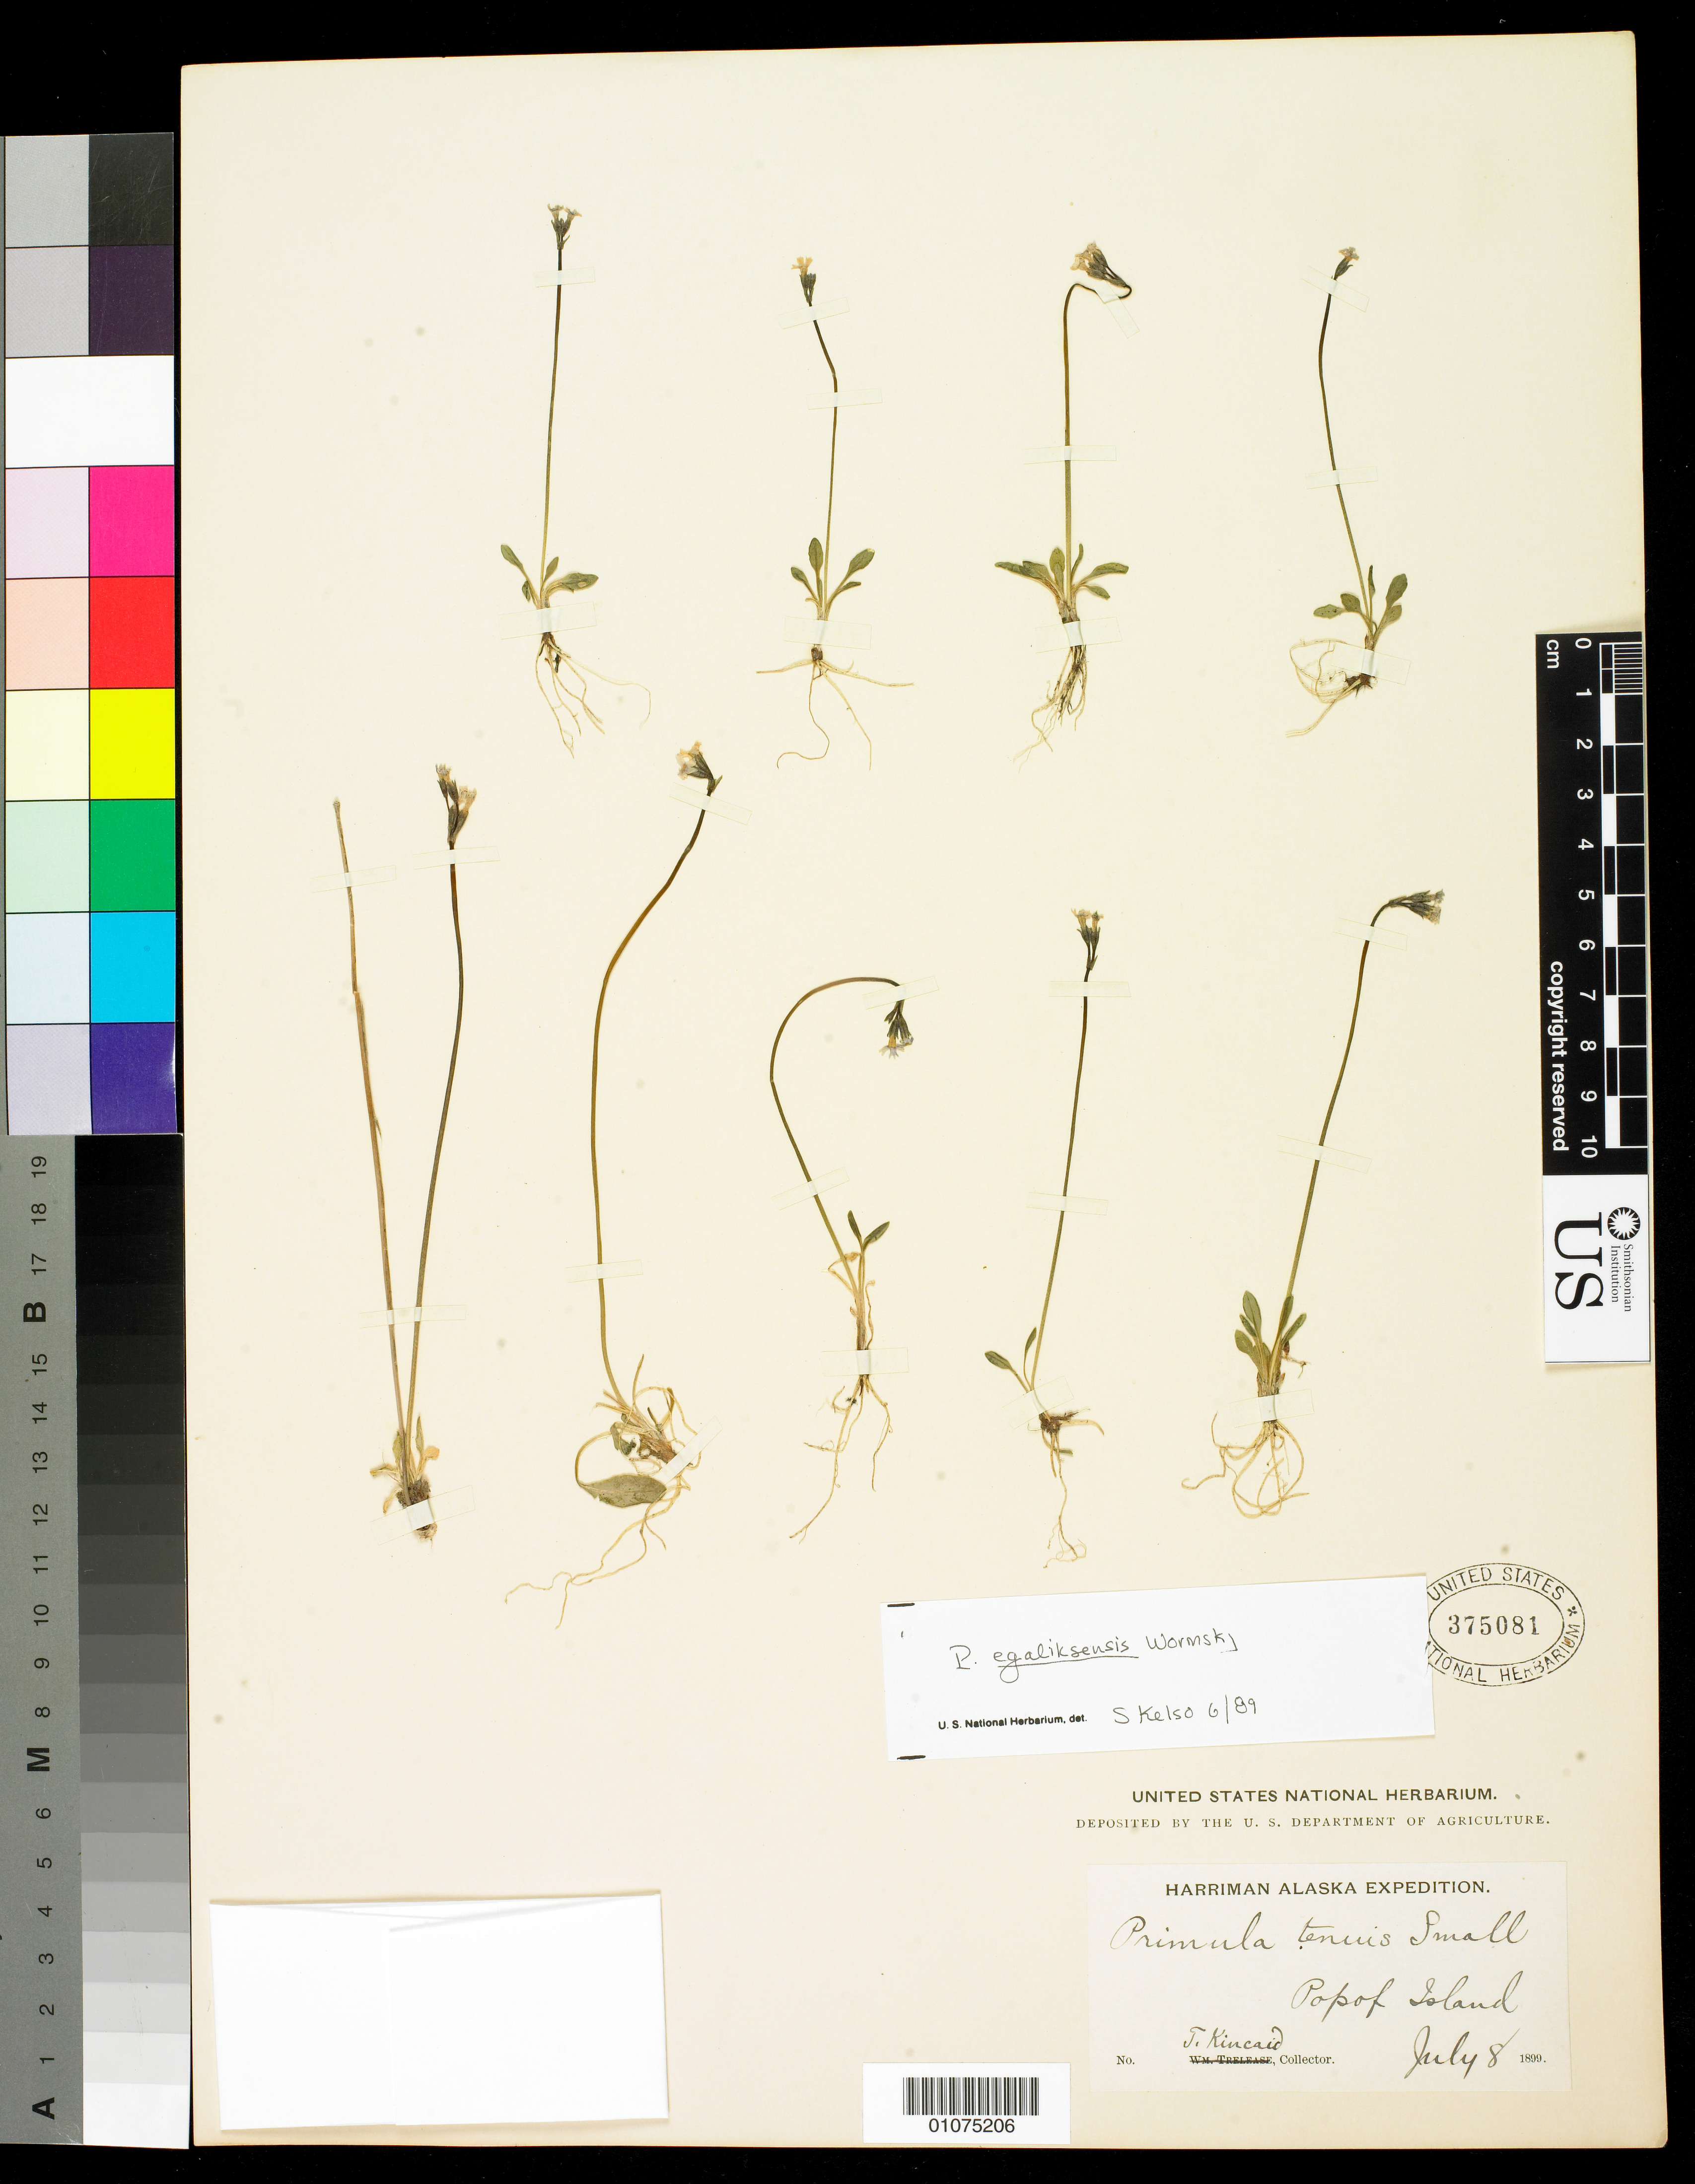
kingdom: Plantae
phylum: Tracheophyta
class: Magnoliopsida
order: Ericales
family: Primulaceae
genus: Primula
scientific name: Primula egaliksensis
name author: Wormsk.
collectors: T. C. Kincaid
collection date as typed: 8 Jul 1899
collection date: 1899-07-08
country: United States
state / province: Alaska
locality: Popof Island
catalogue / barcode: US 375081